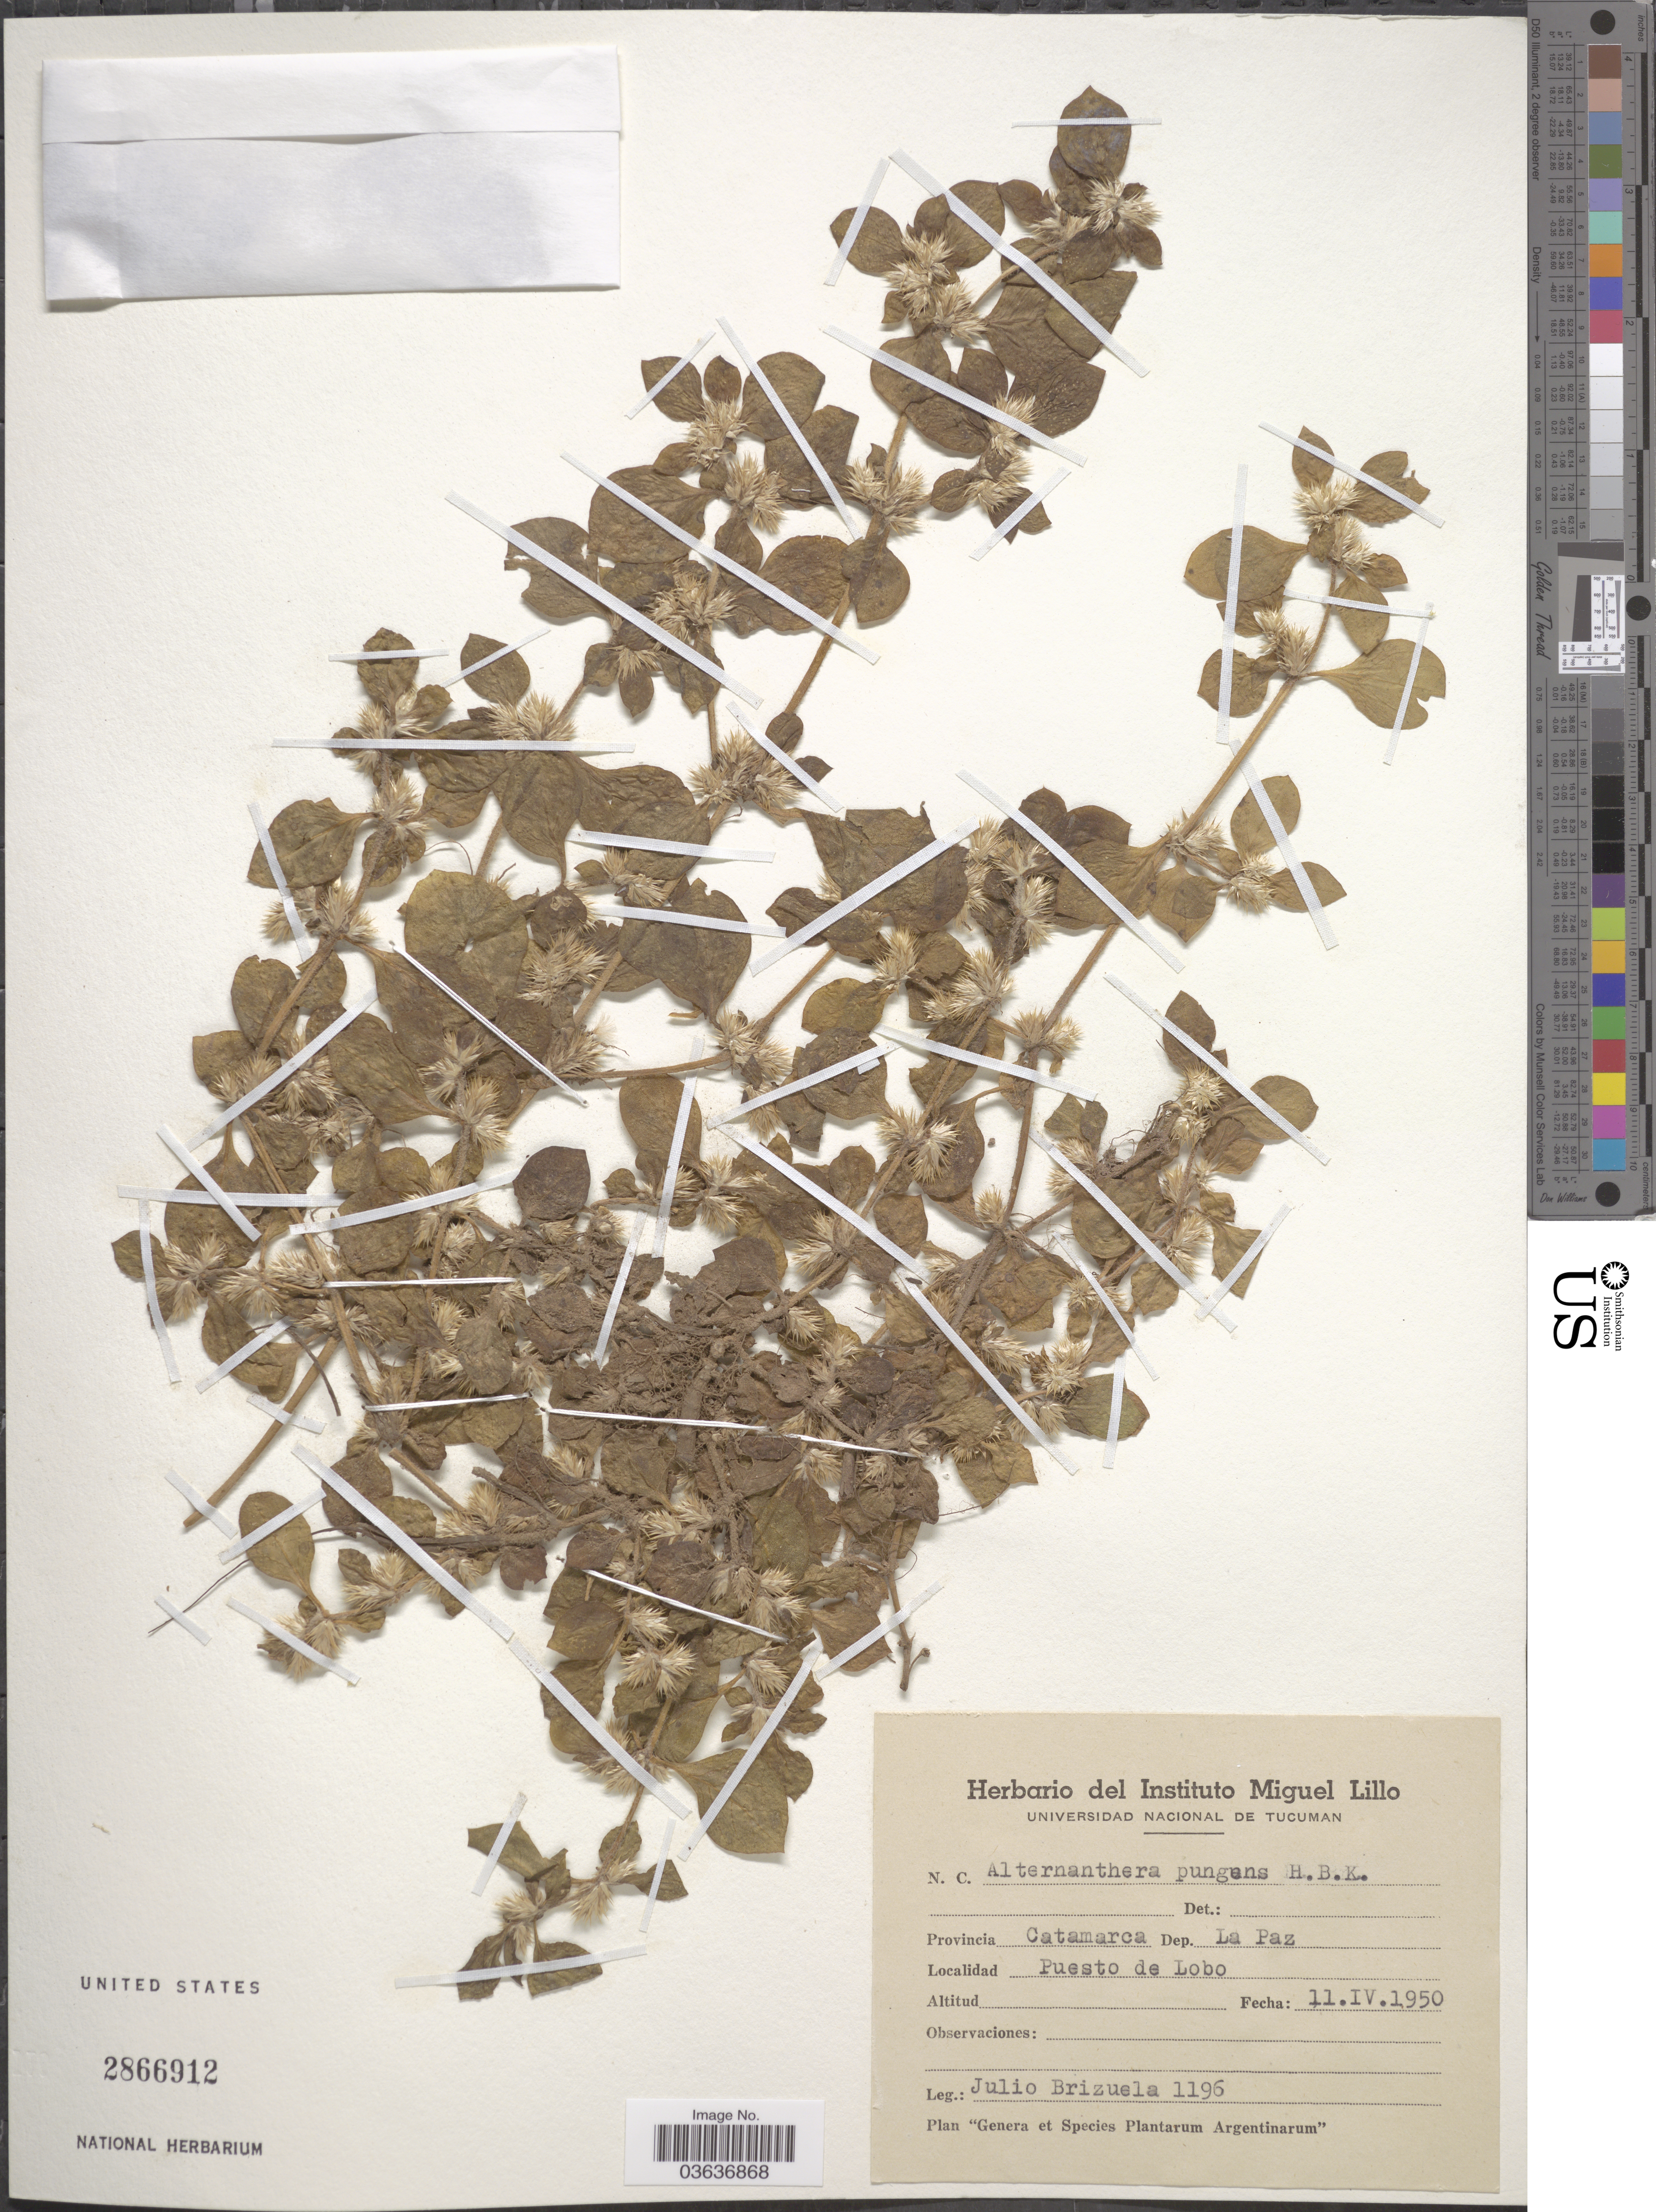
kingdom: Plantae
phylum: Tracheophyta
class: Magnoliopsida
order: Caryophyllales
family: Amaranthaceae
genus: Alternanthera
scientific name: Alternanthera pungens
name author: Kunth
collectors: J. Brizuela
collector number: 1196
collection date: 1950-04-11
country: Argentina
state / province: Catamarca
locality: Dep. La Paz. Puesto de Lobo.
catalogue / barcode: US 2866912